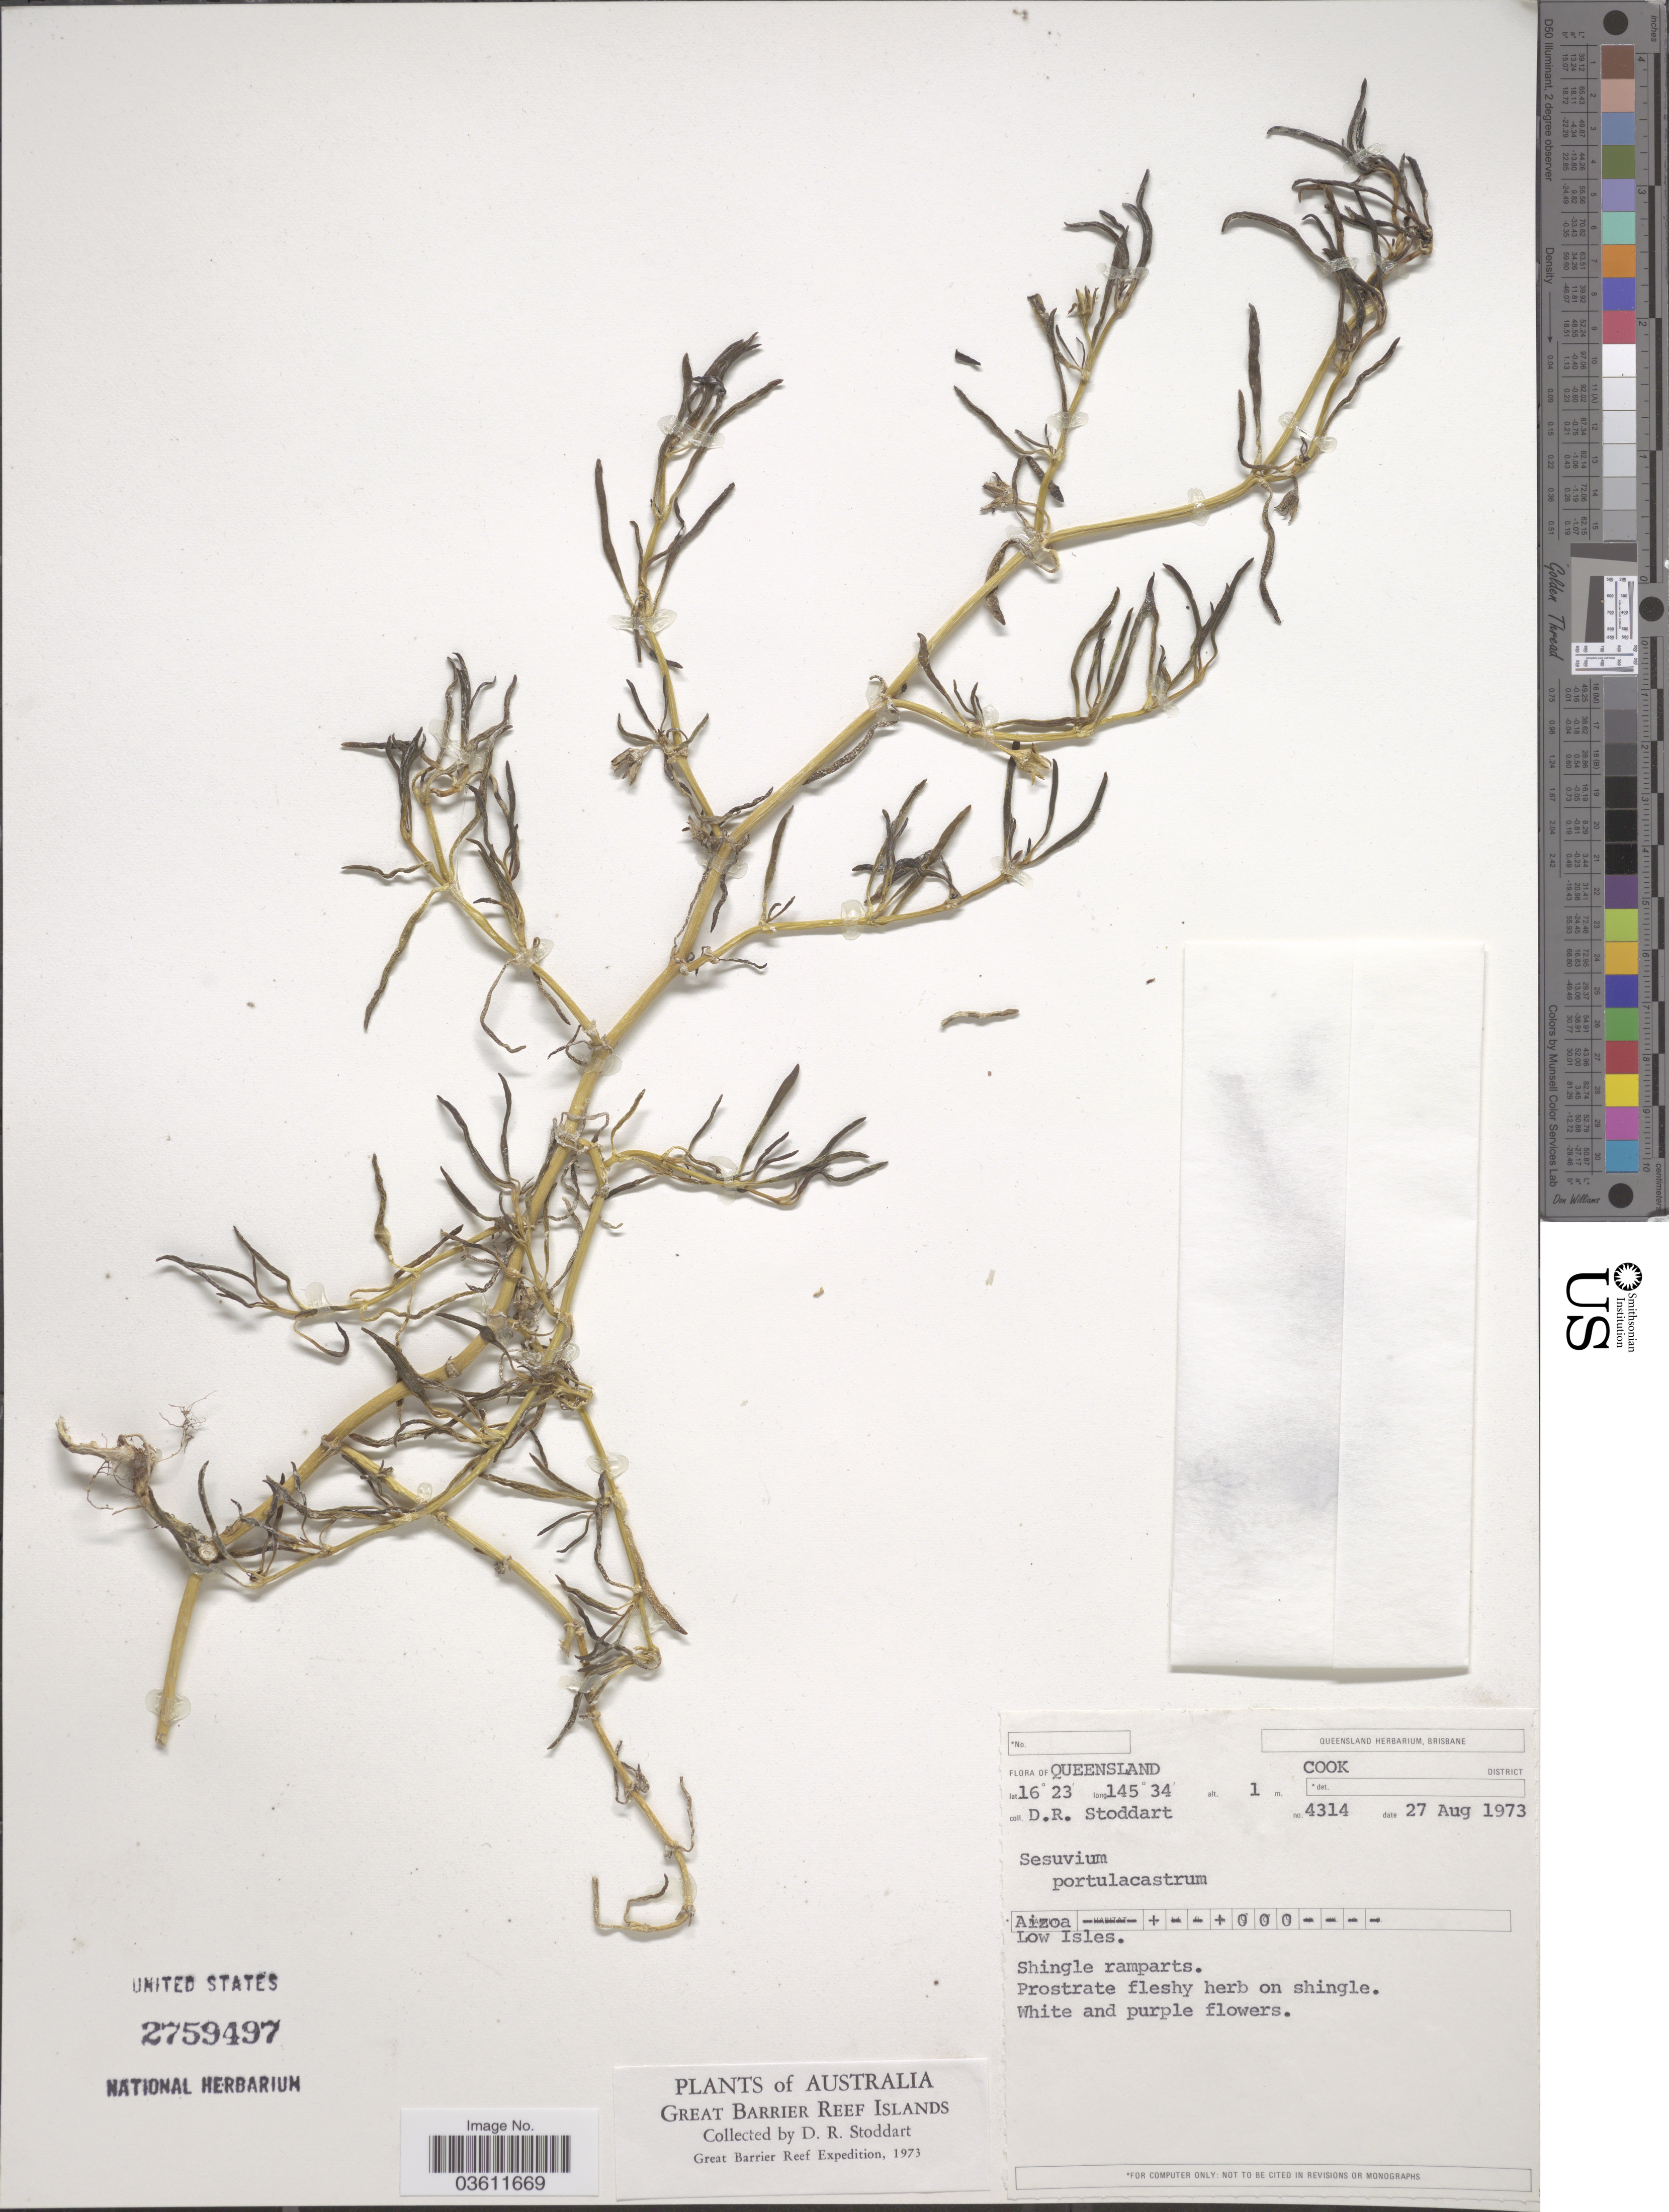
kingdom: Plantae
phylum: Tracheophyta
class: Magnoliopsida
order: Caryophyllales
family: Aizoaceae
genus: Sesuvium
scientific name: Sesuvium portulacastrum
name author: (L.) L.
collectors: D. R. Stoddart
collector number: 4314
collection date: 1973-08-27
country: Australia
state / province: Queensland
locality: Cook District. Shingle remparts. Great Barrier Reef Islands.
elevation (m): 1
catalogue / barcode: US 2759497